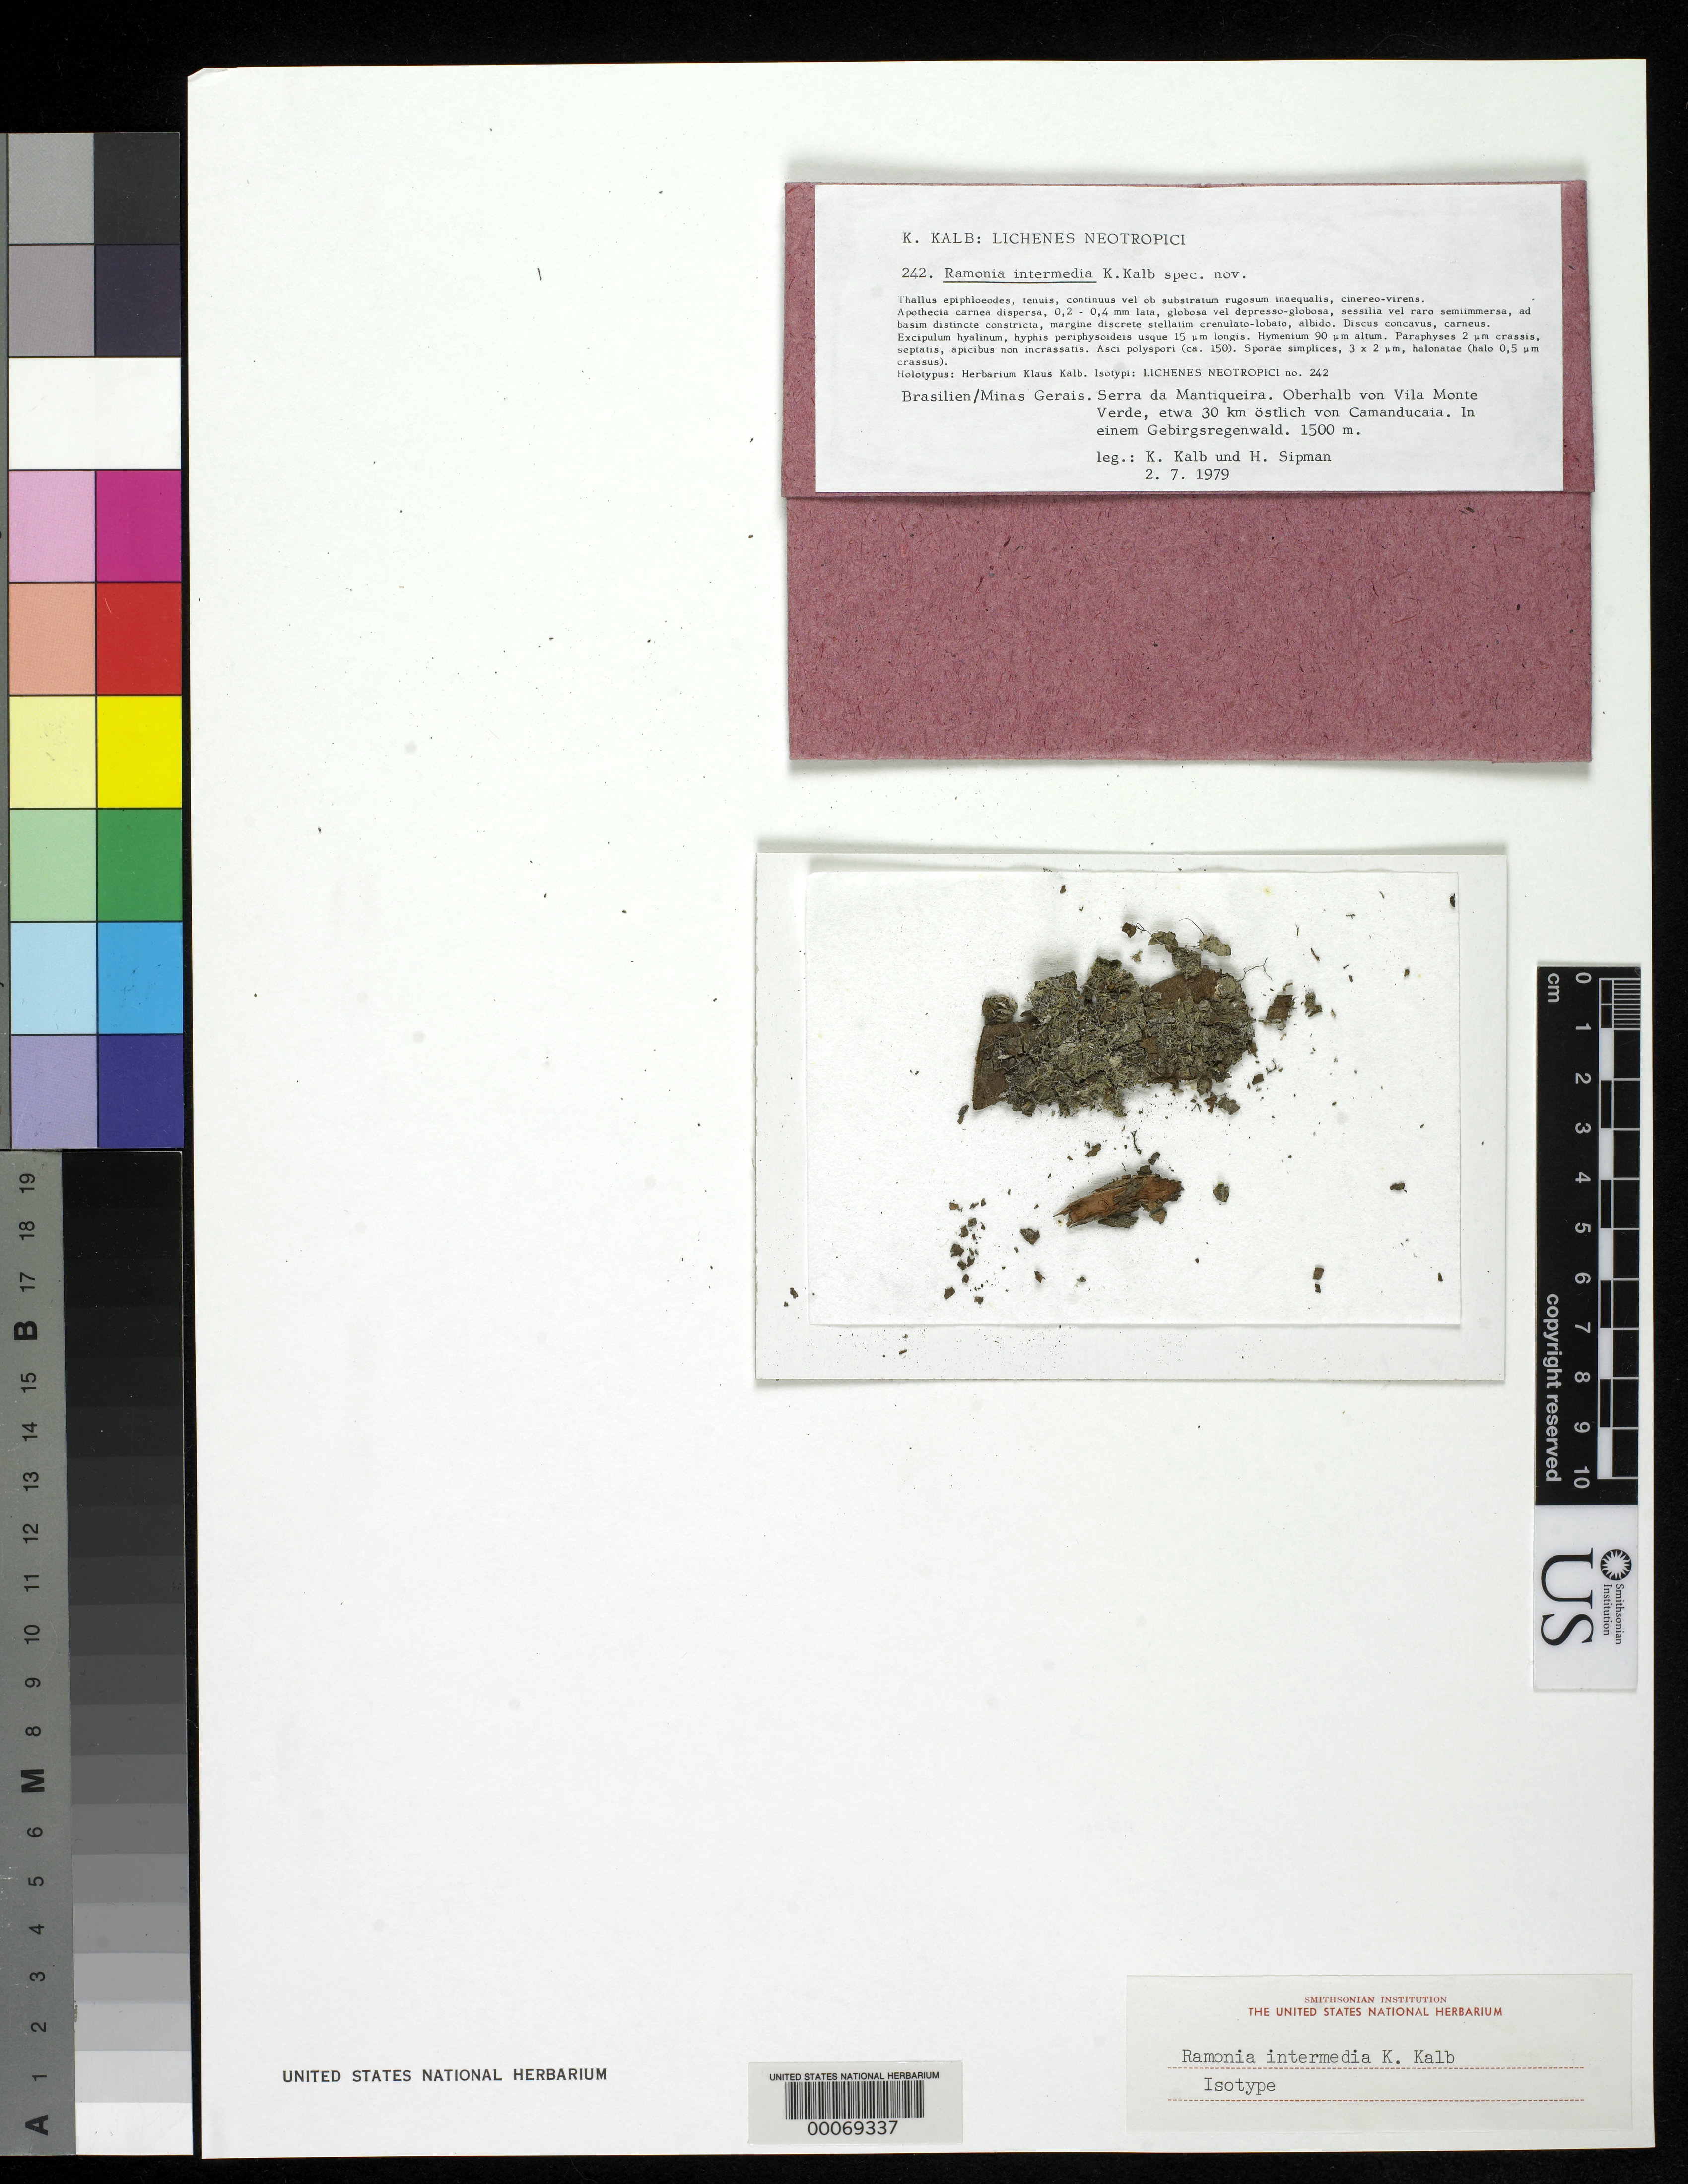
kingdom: Fungi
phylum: Ascomycota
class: Lecanoromycetes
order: Gyalectales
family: Gyalectaceae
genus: Ramonia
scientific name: Ramonia intermedia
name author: Kalb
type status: Isotype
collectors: K. Kalb & H. Sipman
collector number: Lich. Neotrop. 242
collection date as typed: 02 Jul 1979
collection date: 1979-07-02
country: Brazil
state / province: Minas Gerais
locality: Serra da Mantiqueira above Vila Monte Verde ca. 30 km E of Camanducaia.